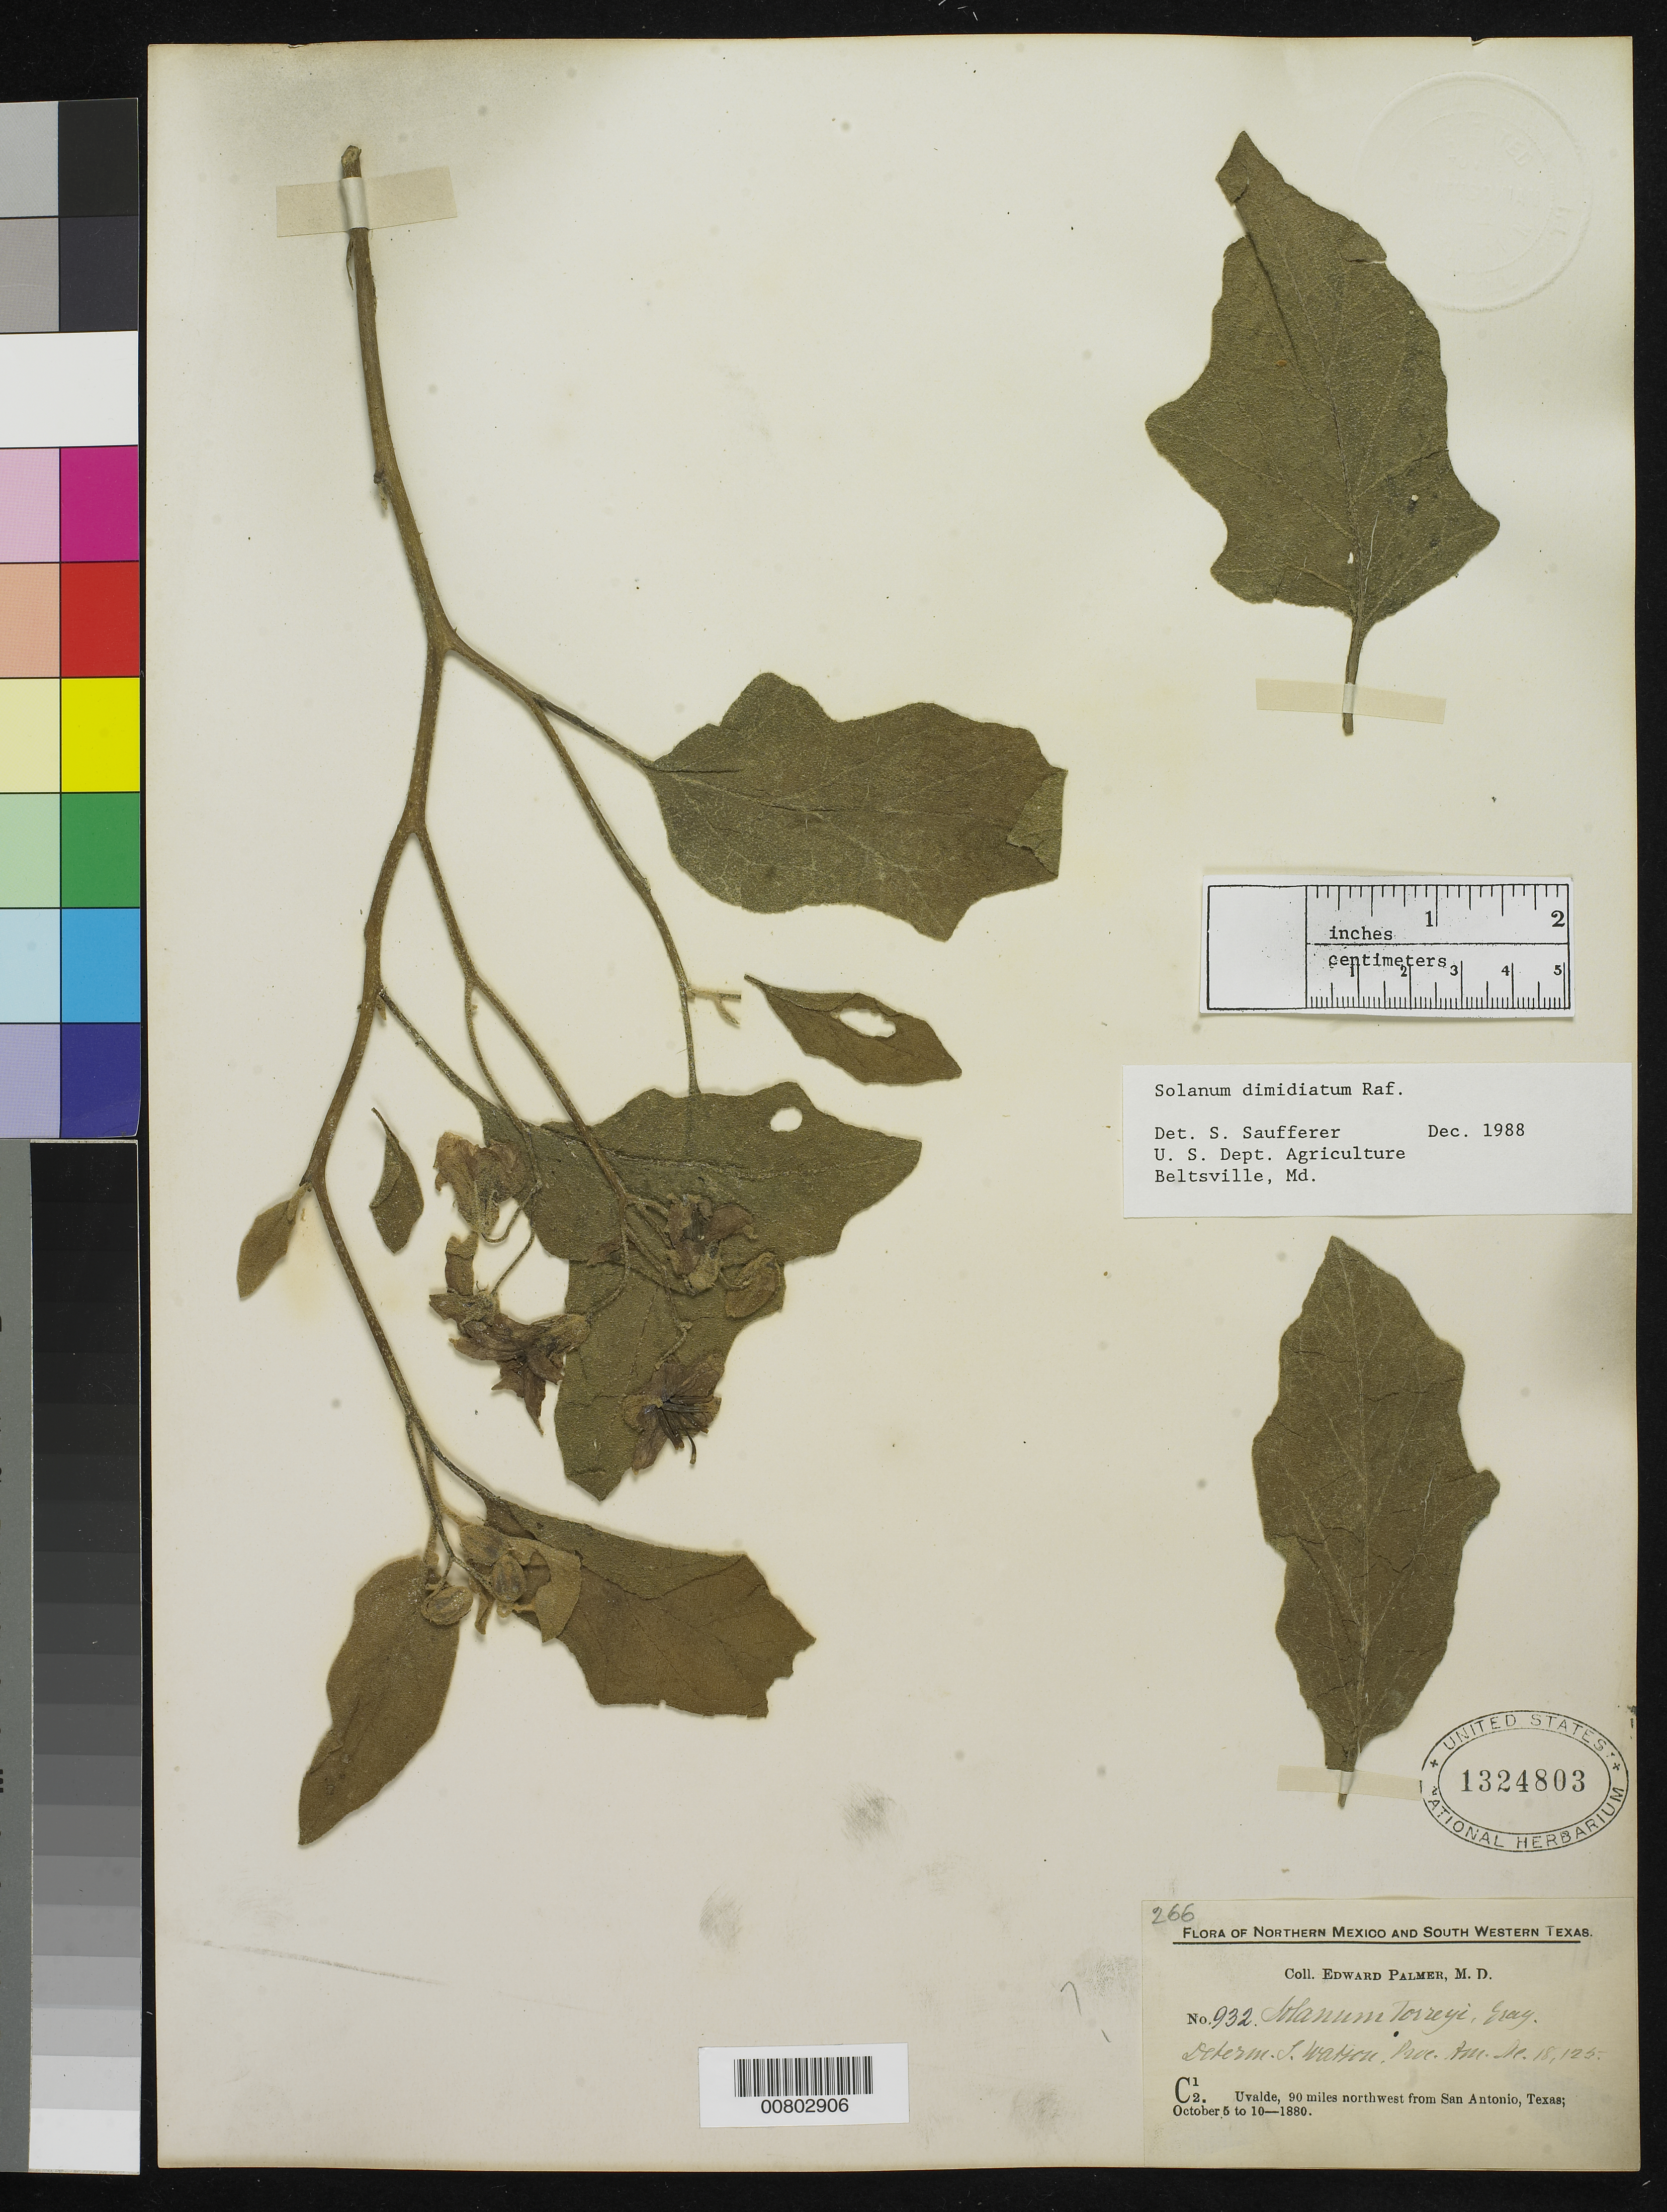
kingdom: Plantae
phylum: Tracheophyta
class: Magnoliopsida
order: Solanales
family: Solanaceae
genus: Solanum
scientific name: Solanum dimidiatum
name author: Raf.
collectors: E. Palmer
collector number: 932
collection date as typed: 05 Oct 1880 to 10 Oct 1880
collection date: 1880-10-05/1880-10-10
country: United States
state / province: Texas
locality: C12. Uvalde, 90 miles northwest from San Antonio, Texas.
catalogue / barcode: US 1324803